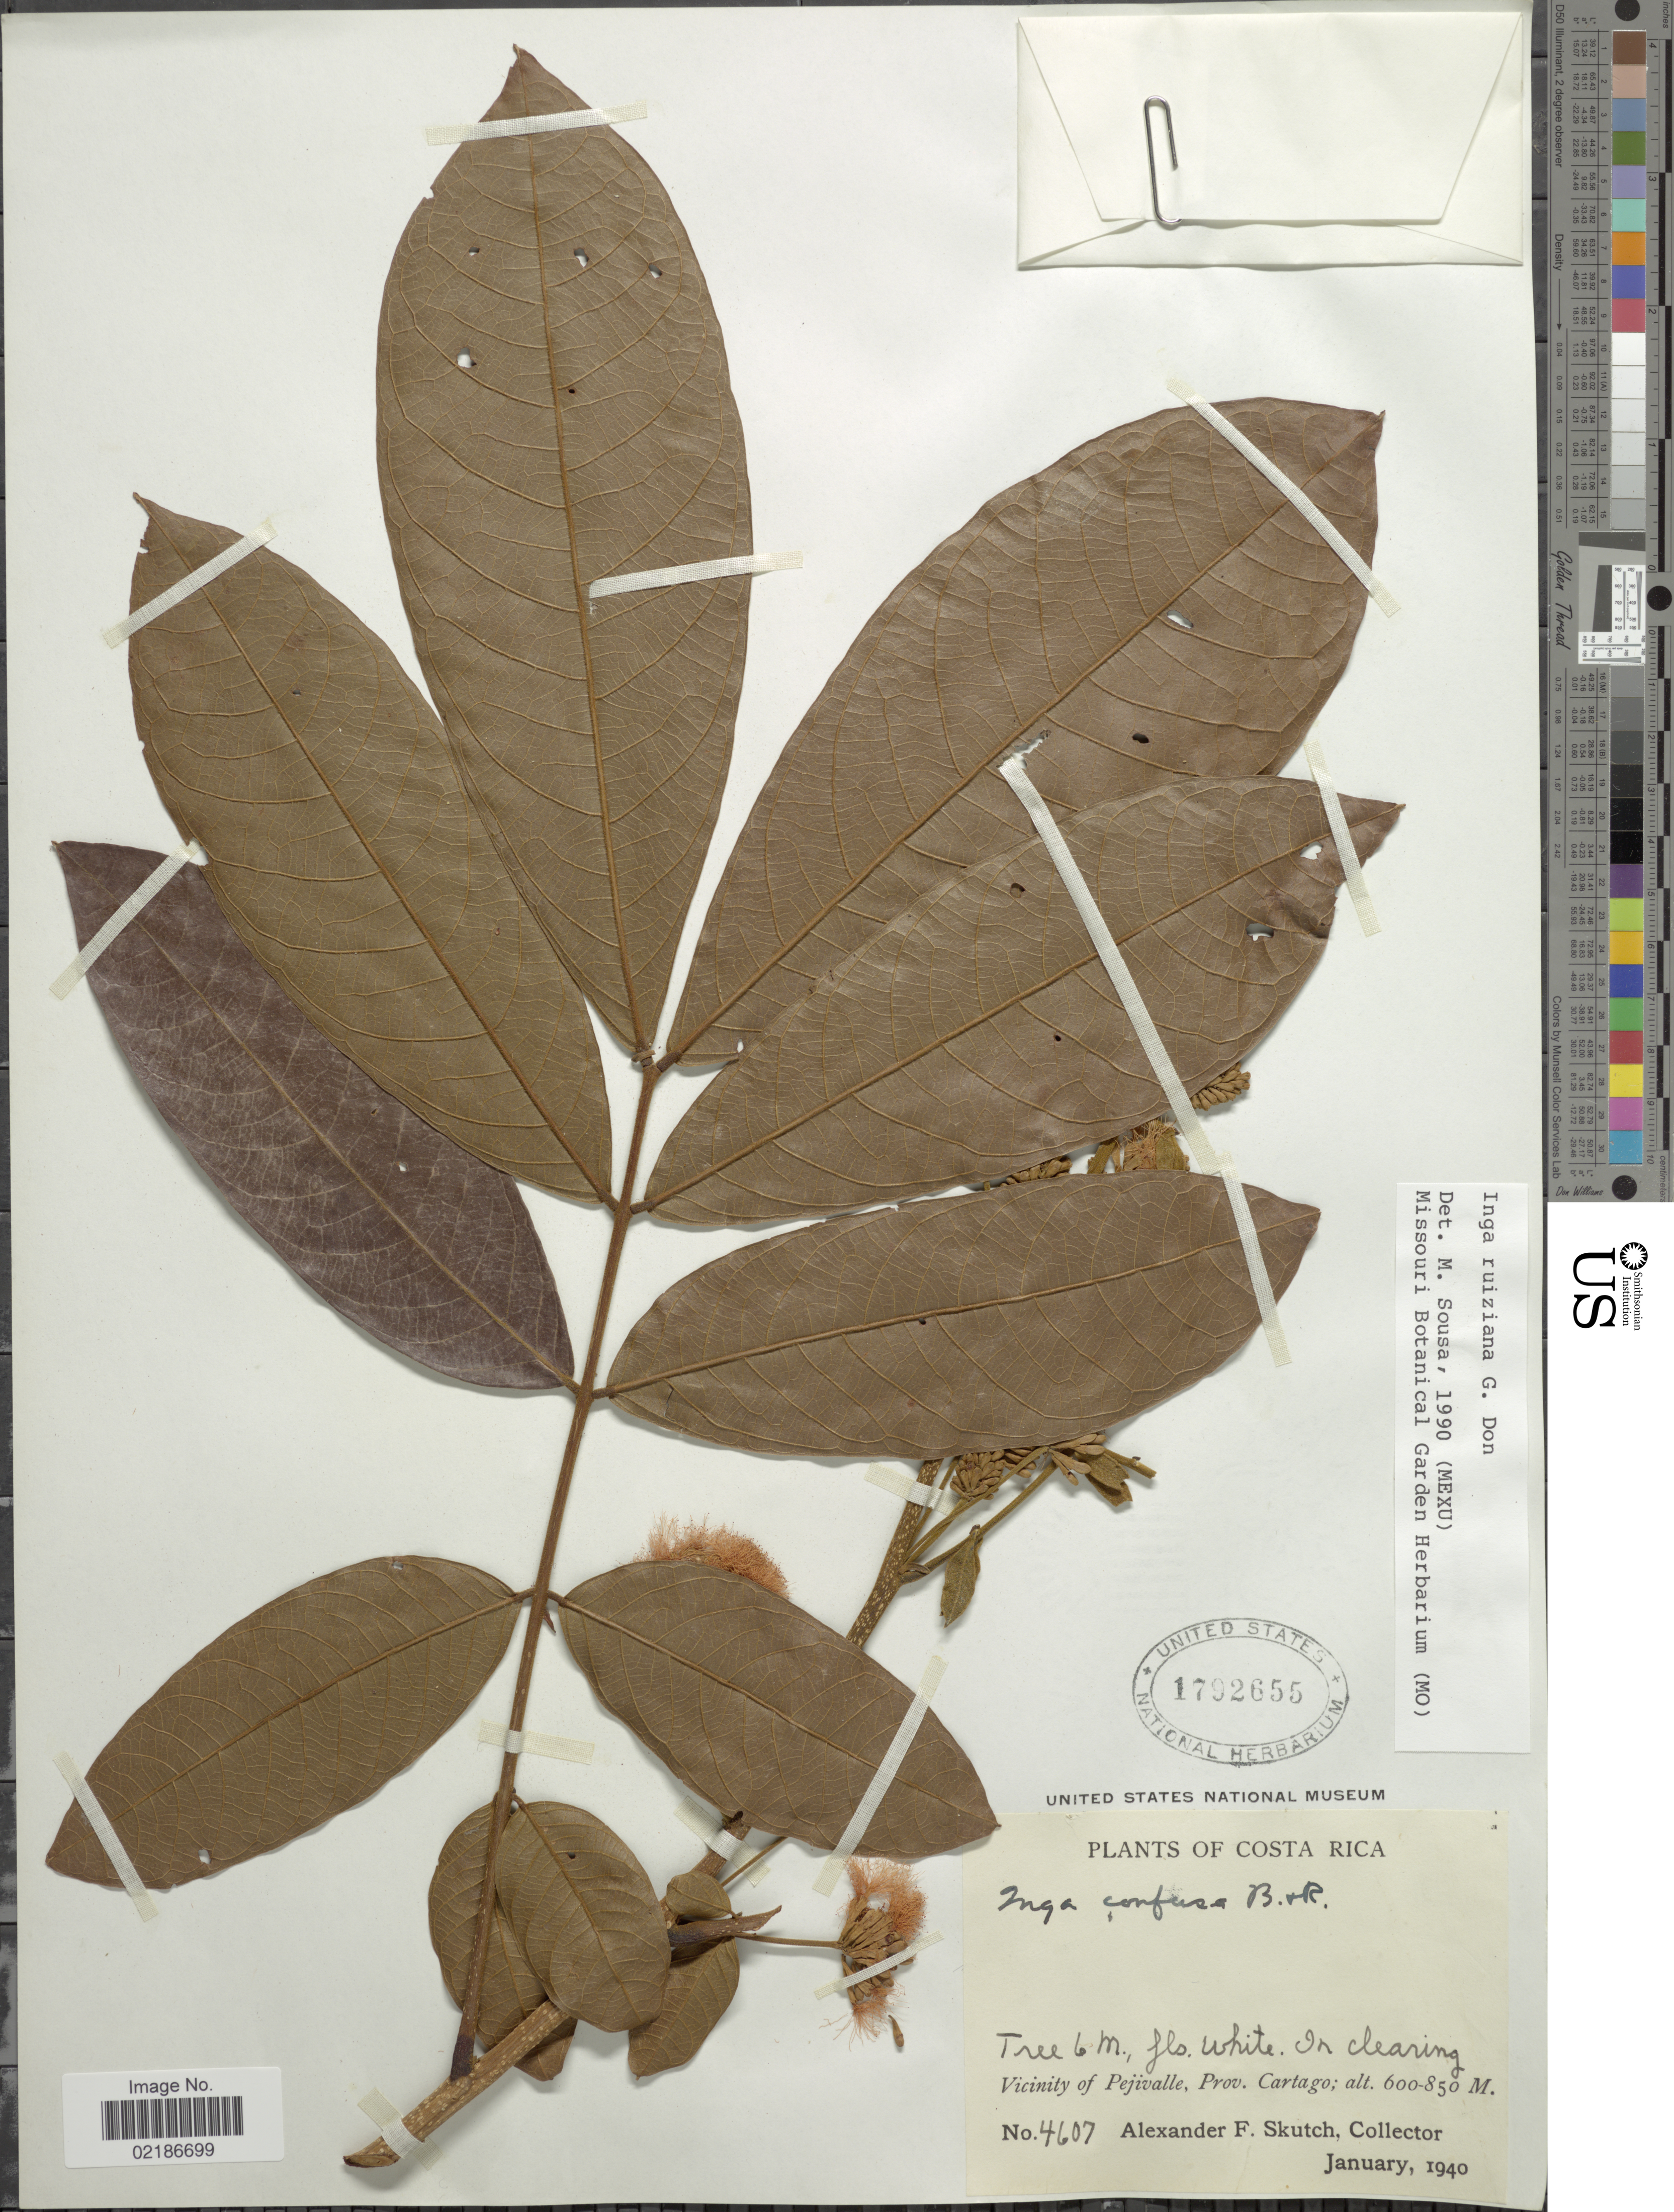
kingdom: Plantae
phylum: Tracheophyta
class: Magnoliopsida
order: Fabales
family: Fabaceae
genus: Inga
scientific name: Inga ruiziana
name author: G. Don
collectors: A. F. Skutch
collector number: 4607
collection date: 1940-01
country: Costa Rica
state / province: Cartago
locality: Vicinity of Pejivalle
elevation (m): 600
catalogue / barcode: US 1792655